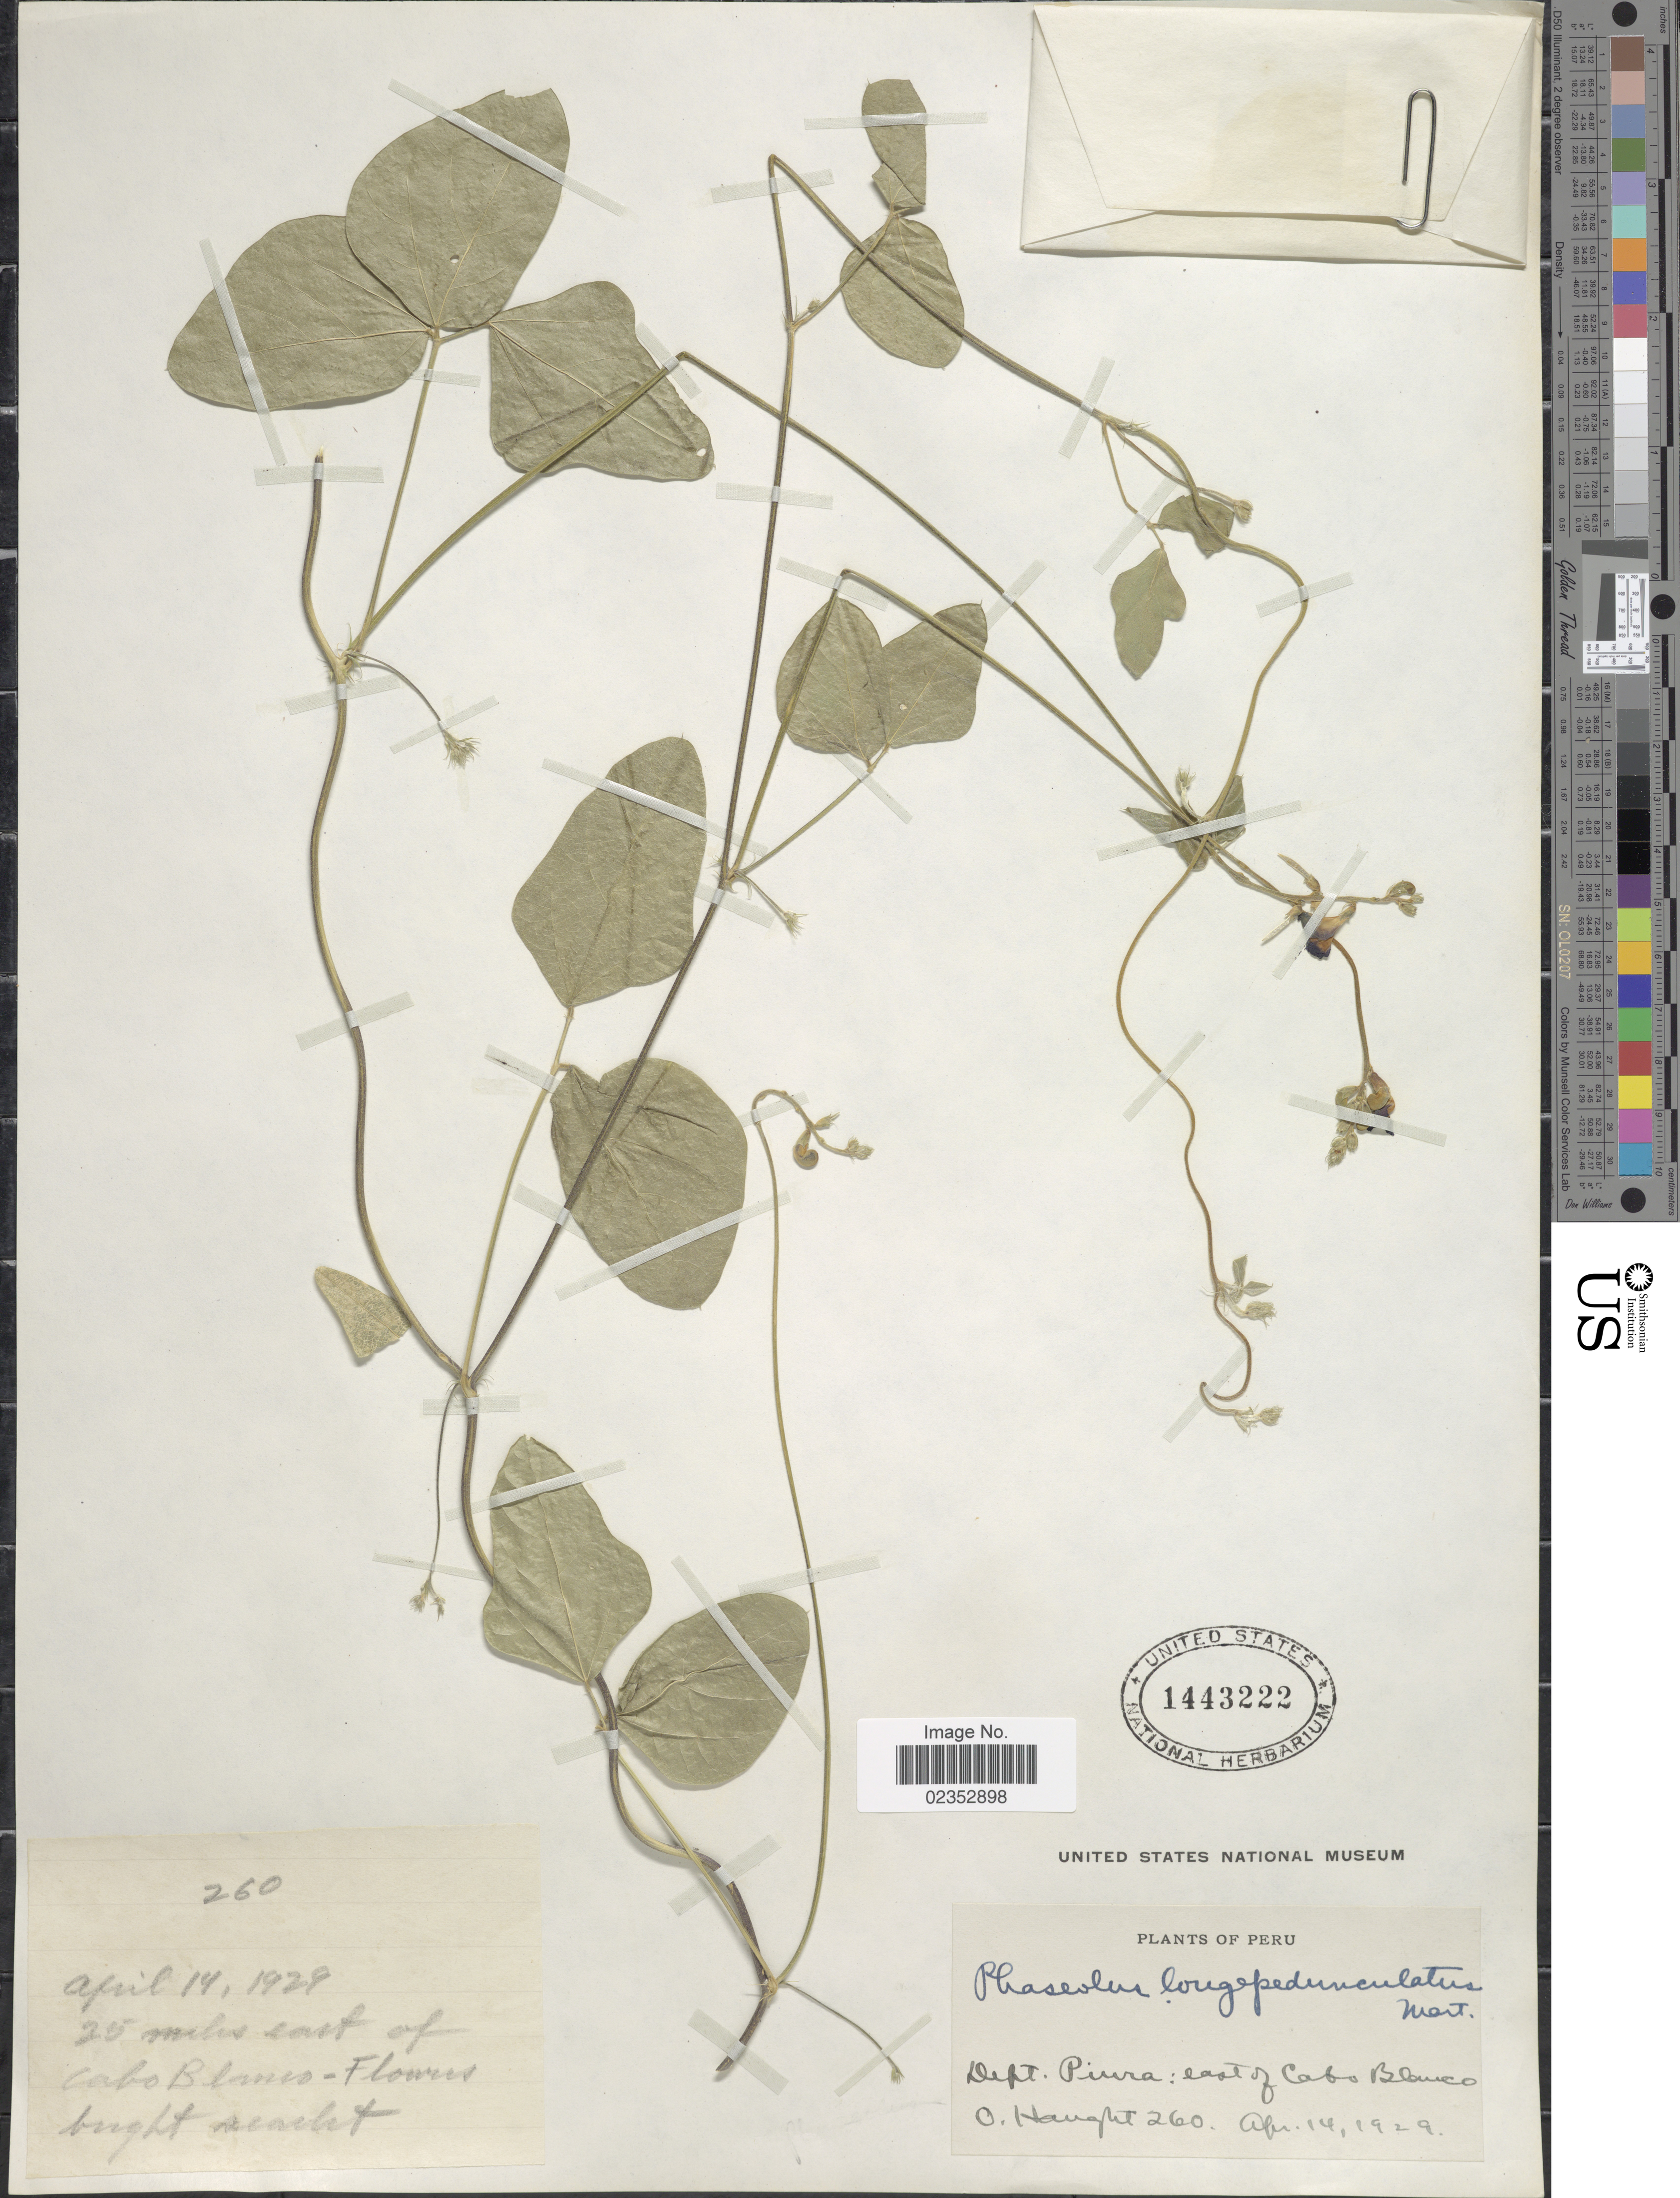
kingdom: Plantae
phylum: Tracheophyta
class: Magnoliopsida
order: Fabales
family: Fabaceae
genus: Macroptilium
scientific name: Macroptilium gracile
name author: (Poepp. ex Benth.) Urb.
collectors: O. Haught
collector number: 260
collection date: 1929-08-14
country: Peru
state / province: Piura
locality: Dept. Piura: east of Cabo Blanco, 25 miles east of Cabo Blanco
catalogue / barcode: US 1443222